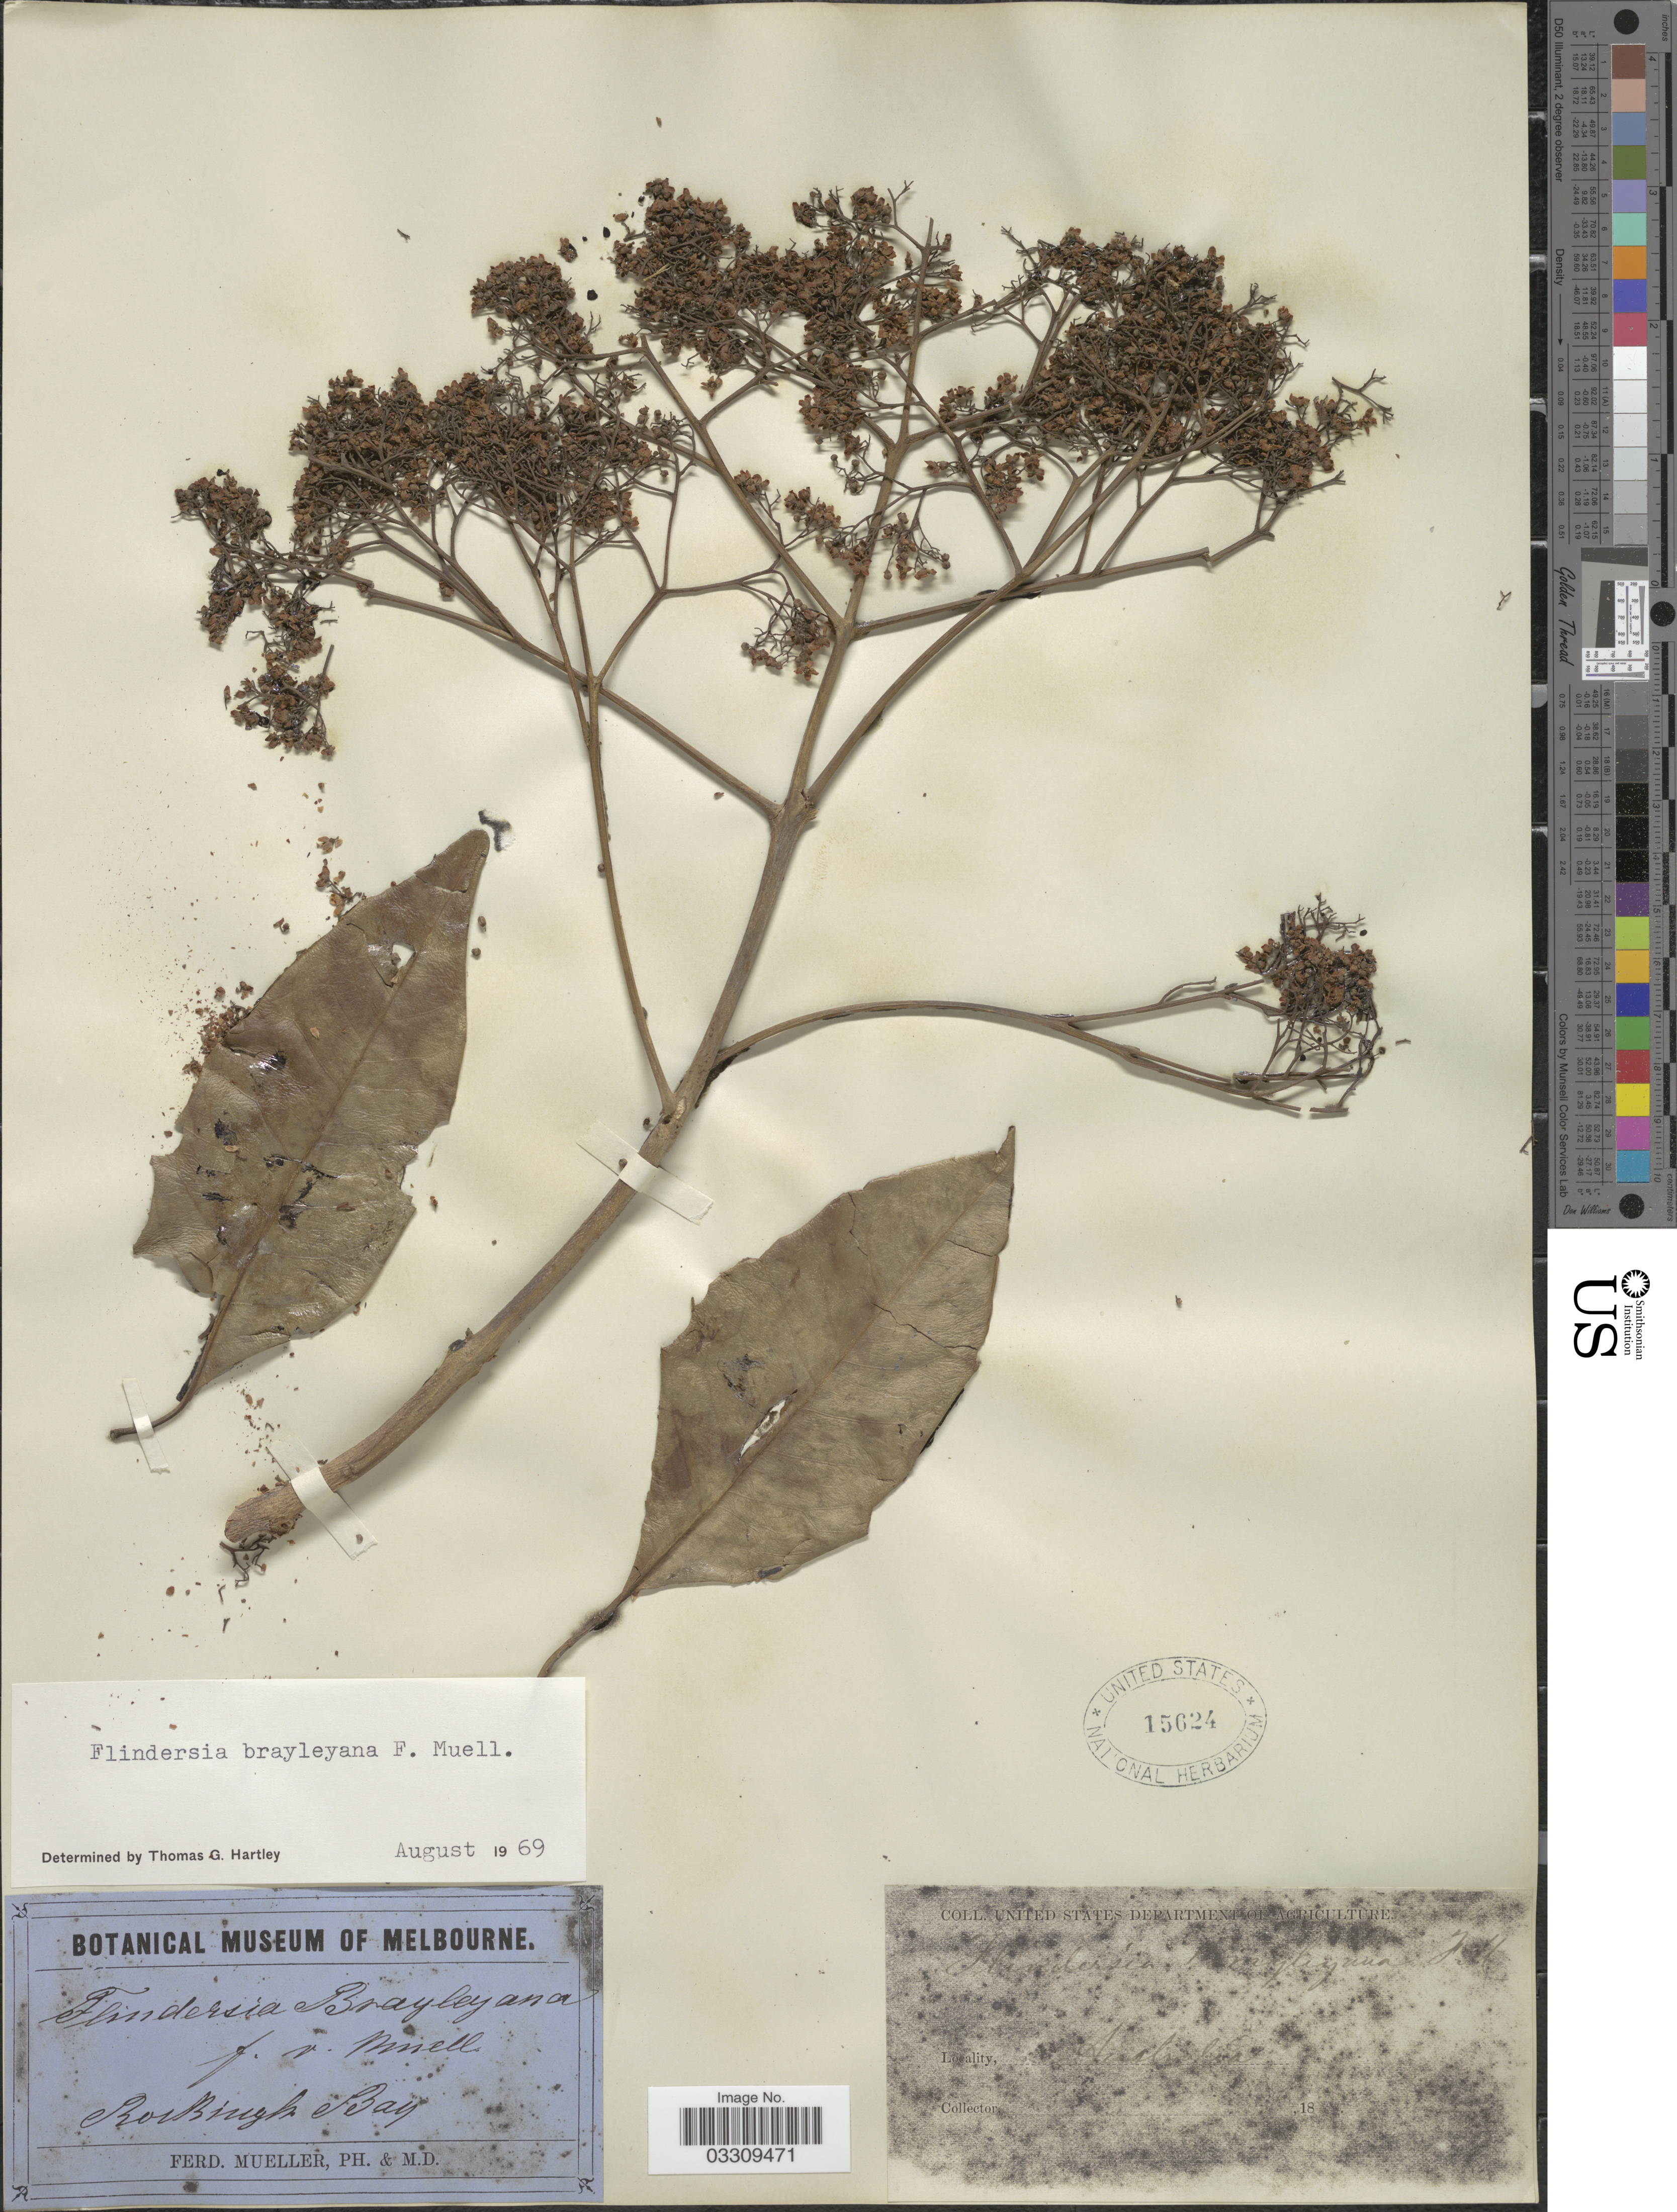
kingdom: Plantae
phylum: Tracheophyta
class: Magnoliopsida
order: Sapindales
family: Rutaceae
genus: Flindersia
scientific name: Flindersia brayleyana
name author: F. Muell.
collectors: F. Mueller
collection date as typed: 18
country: Australia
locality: Rockingh. Bay.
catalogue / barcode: US 15624